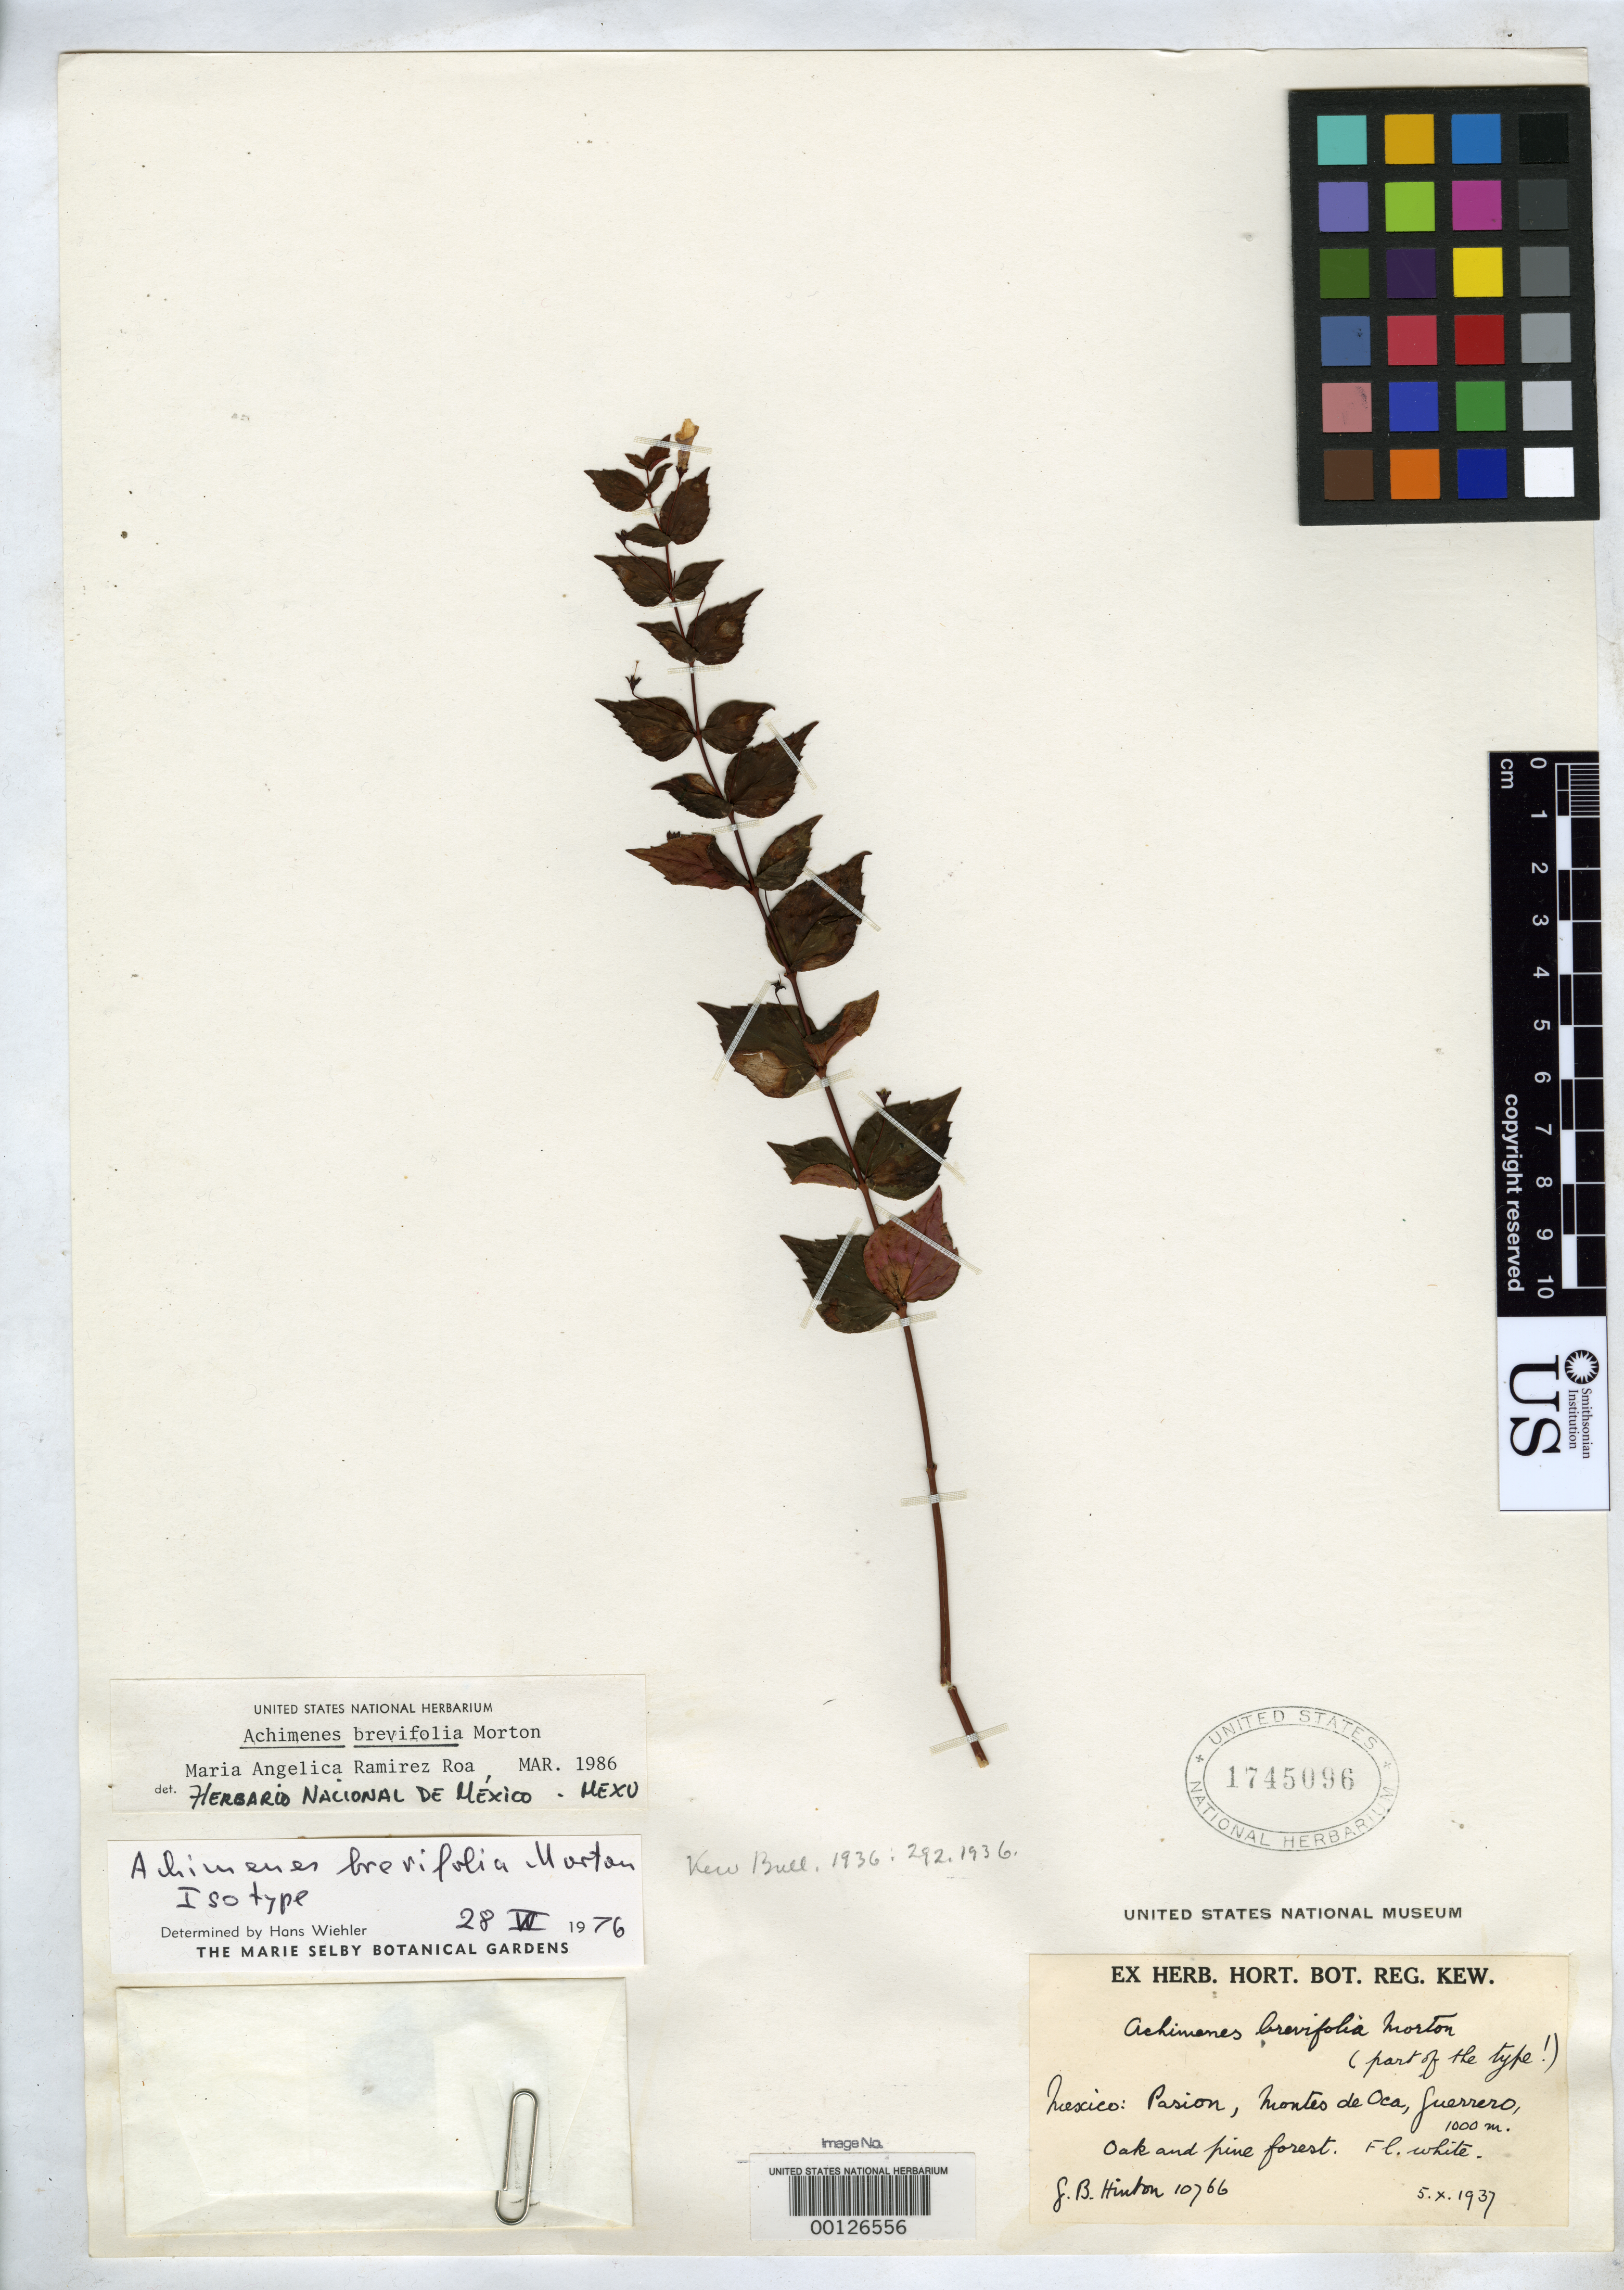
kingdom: Plantae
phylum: Tracheophyta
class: Magnoliopsida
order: Lamiales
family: Gesneriaceae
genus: Achimenes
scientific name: Achimenes brevifolia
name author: C.V. Morton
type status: Isotype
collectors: G. B. Hinton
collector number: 10766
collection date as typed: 05 Oct 1937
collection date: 1937-10-05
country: Mexico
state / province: Guerrero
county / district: Montes de Oca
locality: Pasion.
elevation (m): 1000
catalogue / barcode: US 1745096